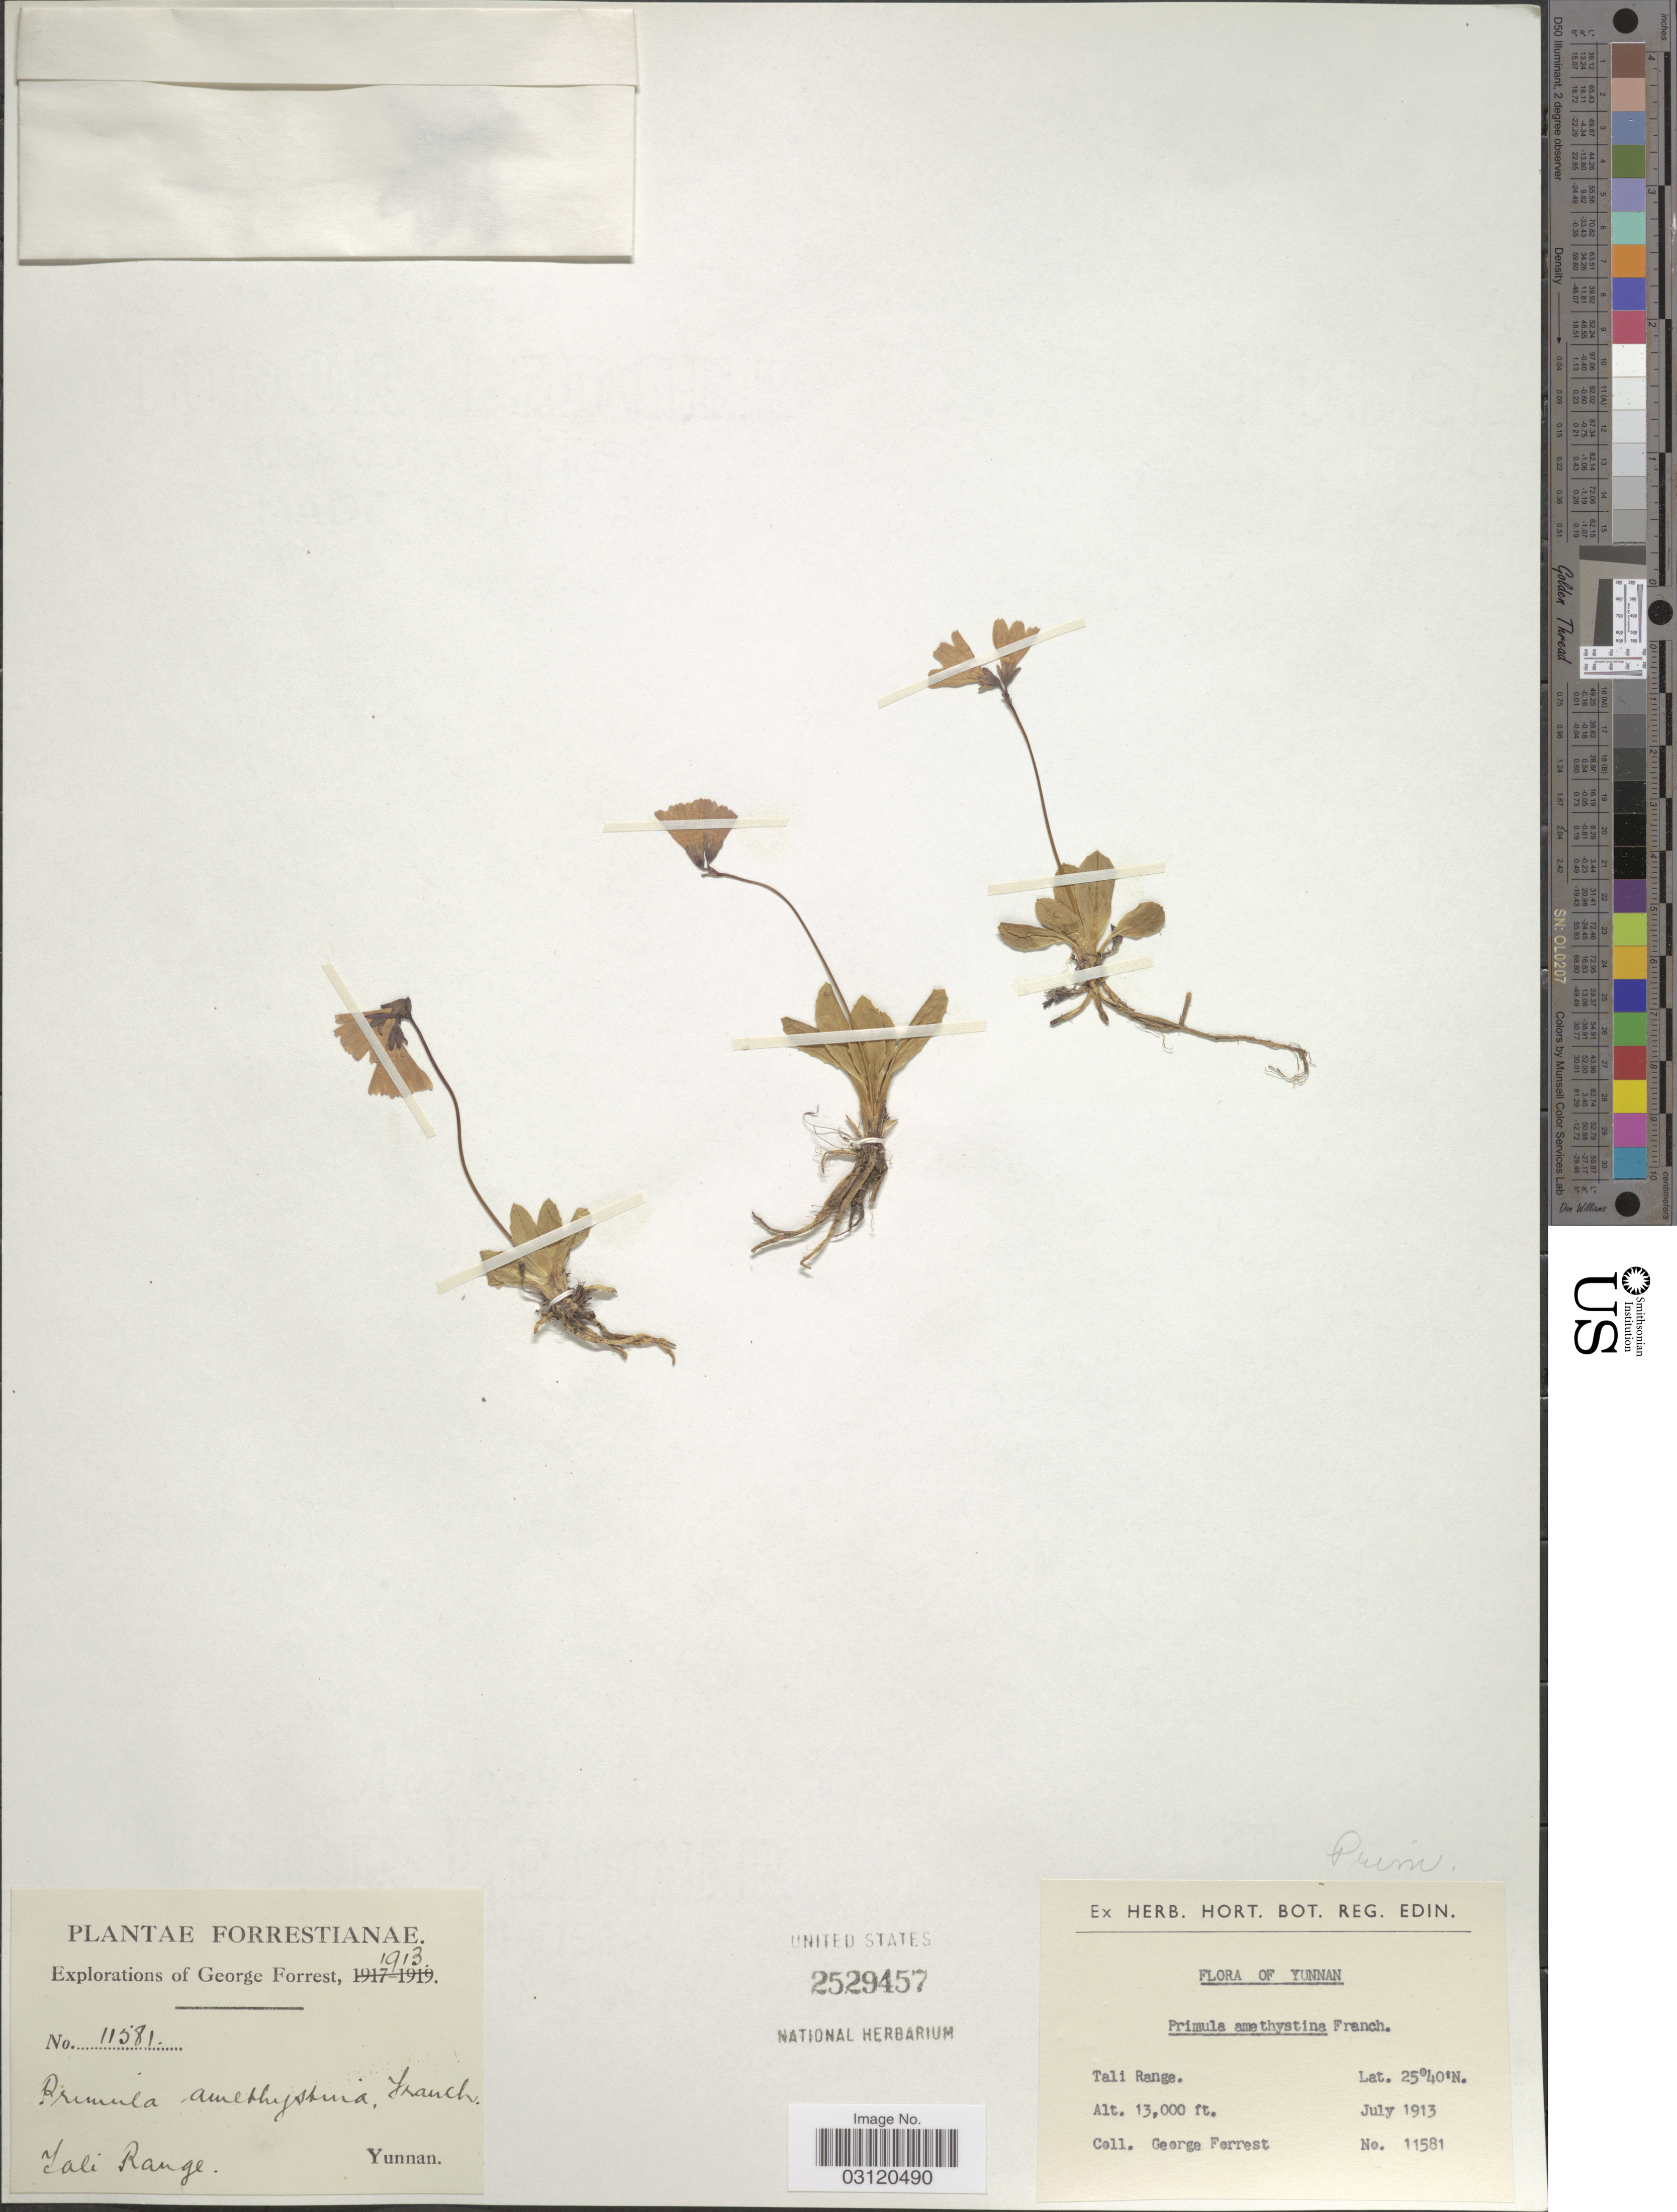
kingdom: Plantae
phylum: Tracheophyta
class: Magnoliopsida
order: Ericales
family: Primulaceae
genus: Primula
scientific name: Primula amethystina subsp. amethystina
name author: Franch.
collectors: G. Forrest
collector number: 11581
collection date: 1913-07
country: China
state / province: Yunnan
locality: Tali Range.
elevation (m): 3962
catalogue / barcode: US 2529457